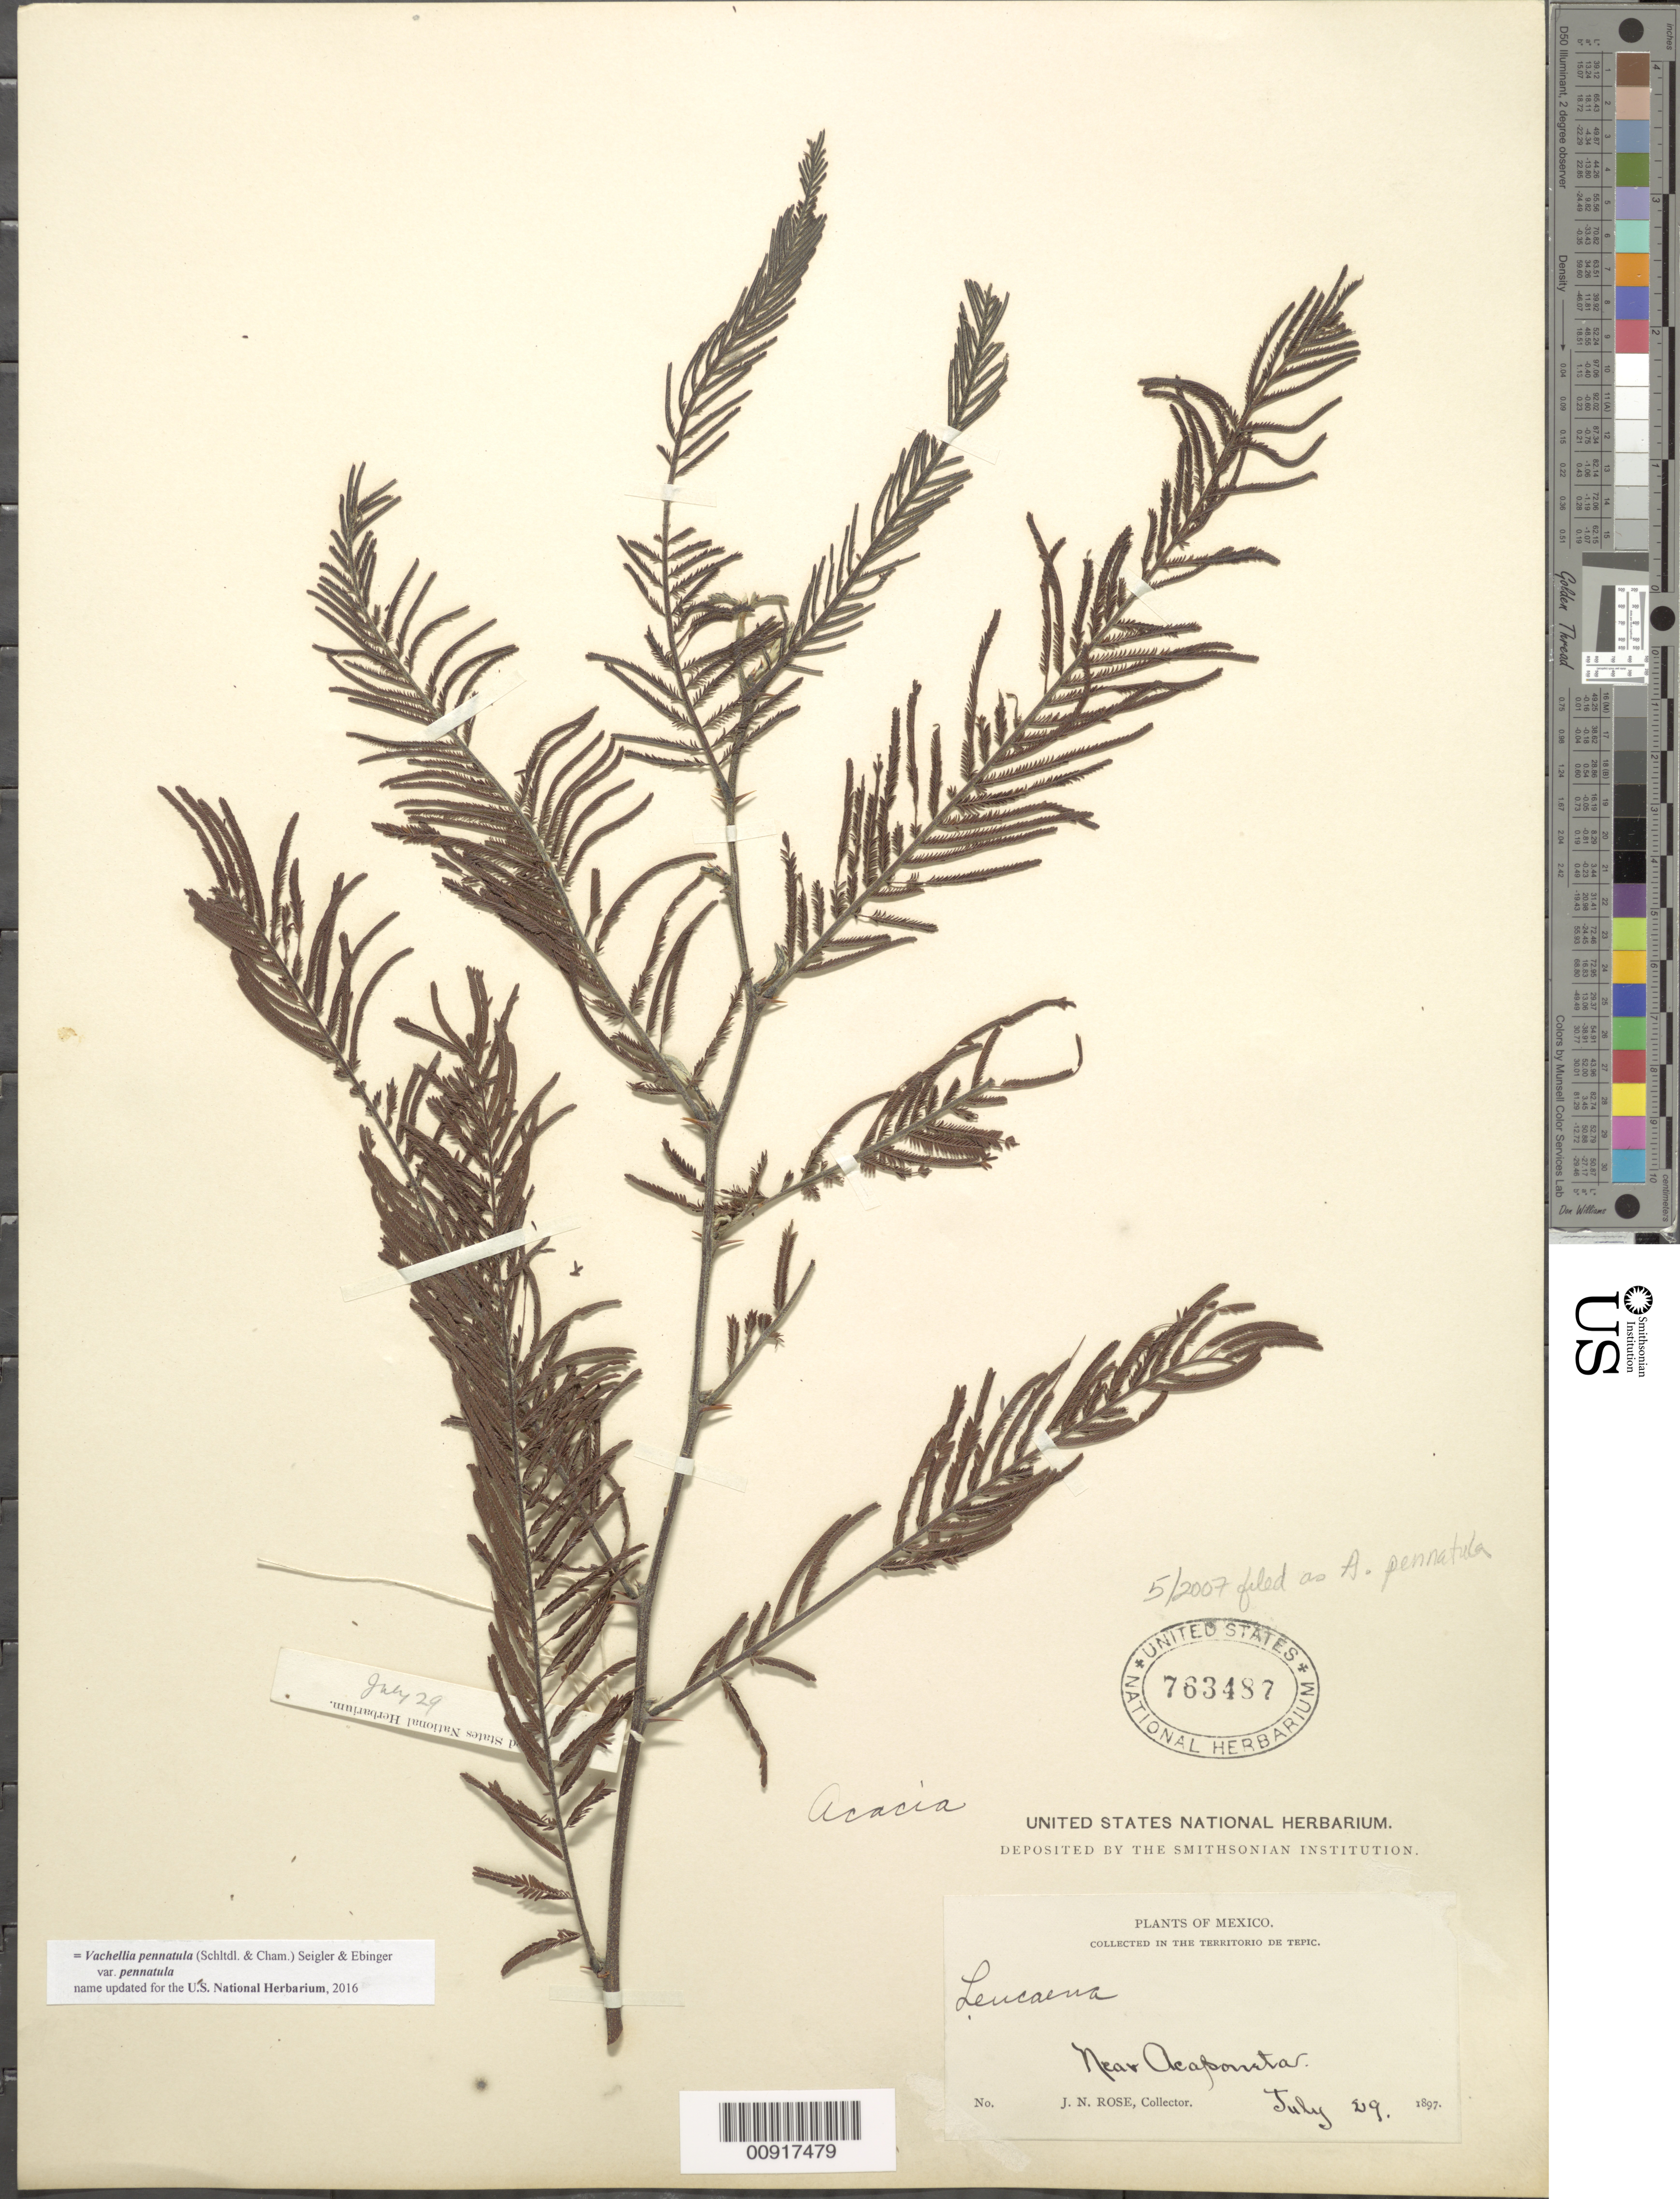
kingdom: Plantae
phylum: Tracheophyta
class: Magnoliopsida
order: Fabales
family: Fabaceae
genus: Vachellia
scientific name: Vachellia pennatula var. pennatula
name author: (Schltdl. & Cham.) Seigler & Ebinger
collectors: J. N. Rose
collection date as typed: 29 Jul 1897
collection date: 1897-07-29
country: Mexico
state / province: Nayarit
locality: Near Acaponeta in the Territorio de Tepic.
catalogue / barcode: US 763487